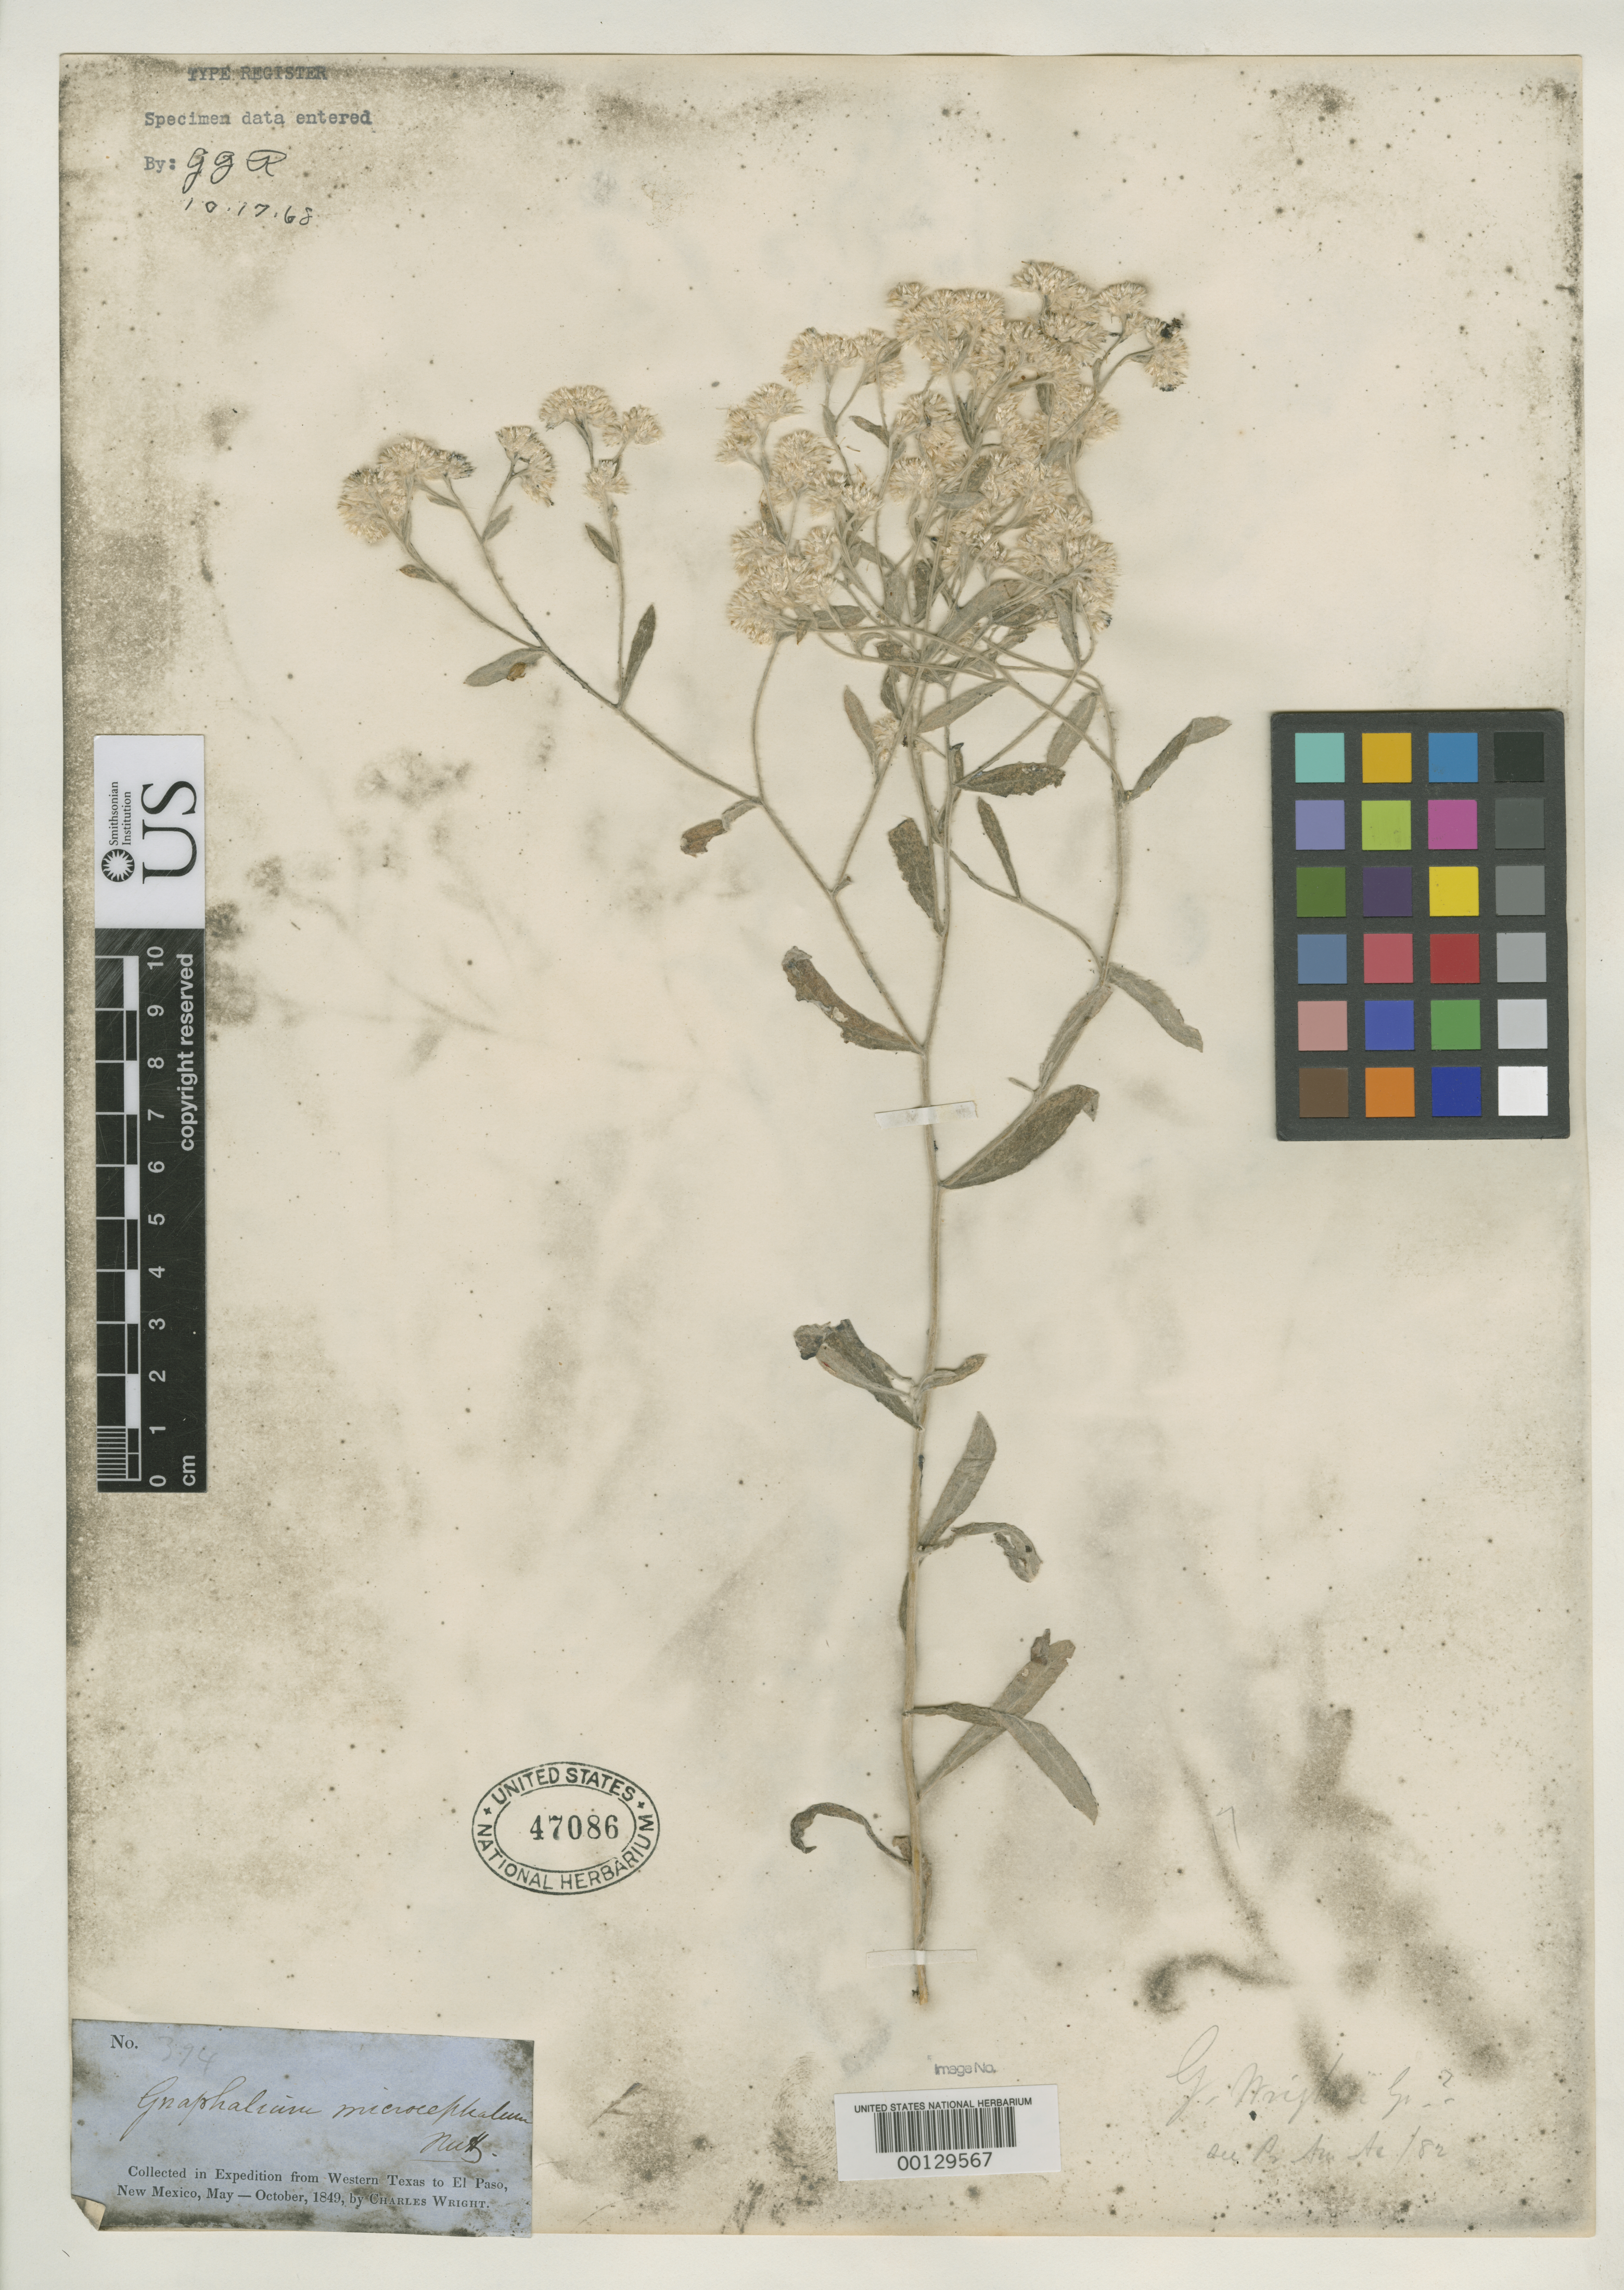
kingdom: Plantae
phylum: Tracheophyta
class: Magnoliopsida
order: Asterales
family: Asteraceae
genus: Gnaphalium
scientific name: Gnaphalium wrightii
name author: A. Gray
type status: Isosyntype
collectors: C. Wright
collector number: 394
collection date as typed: Oct 1849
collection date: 1849-10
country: United States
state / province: Texas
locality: Between El Paso and Guadalupe Mts.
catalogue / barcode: US 47086